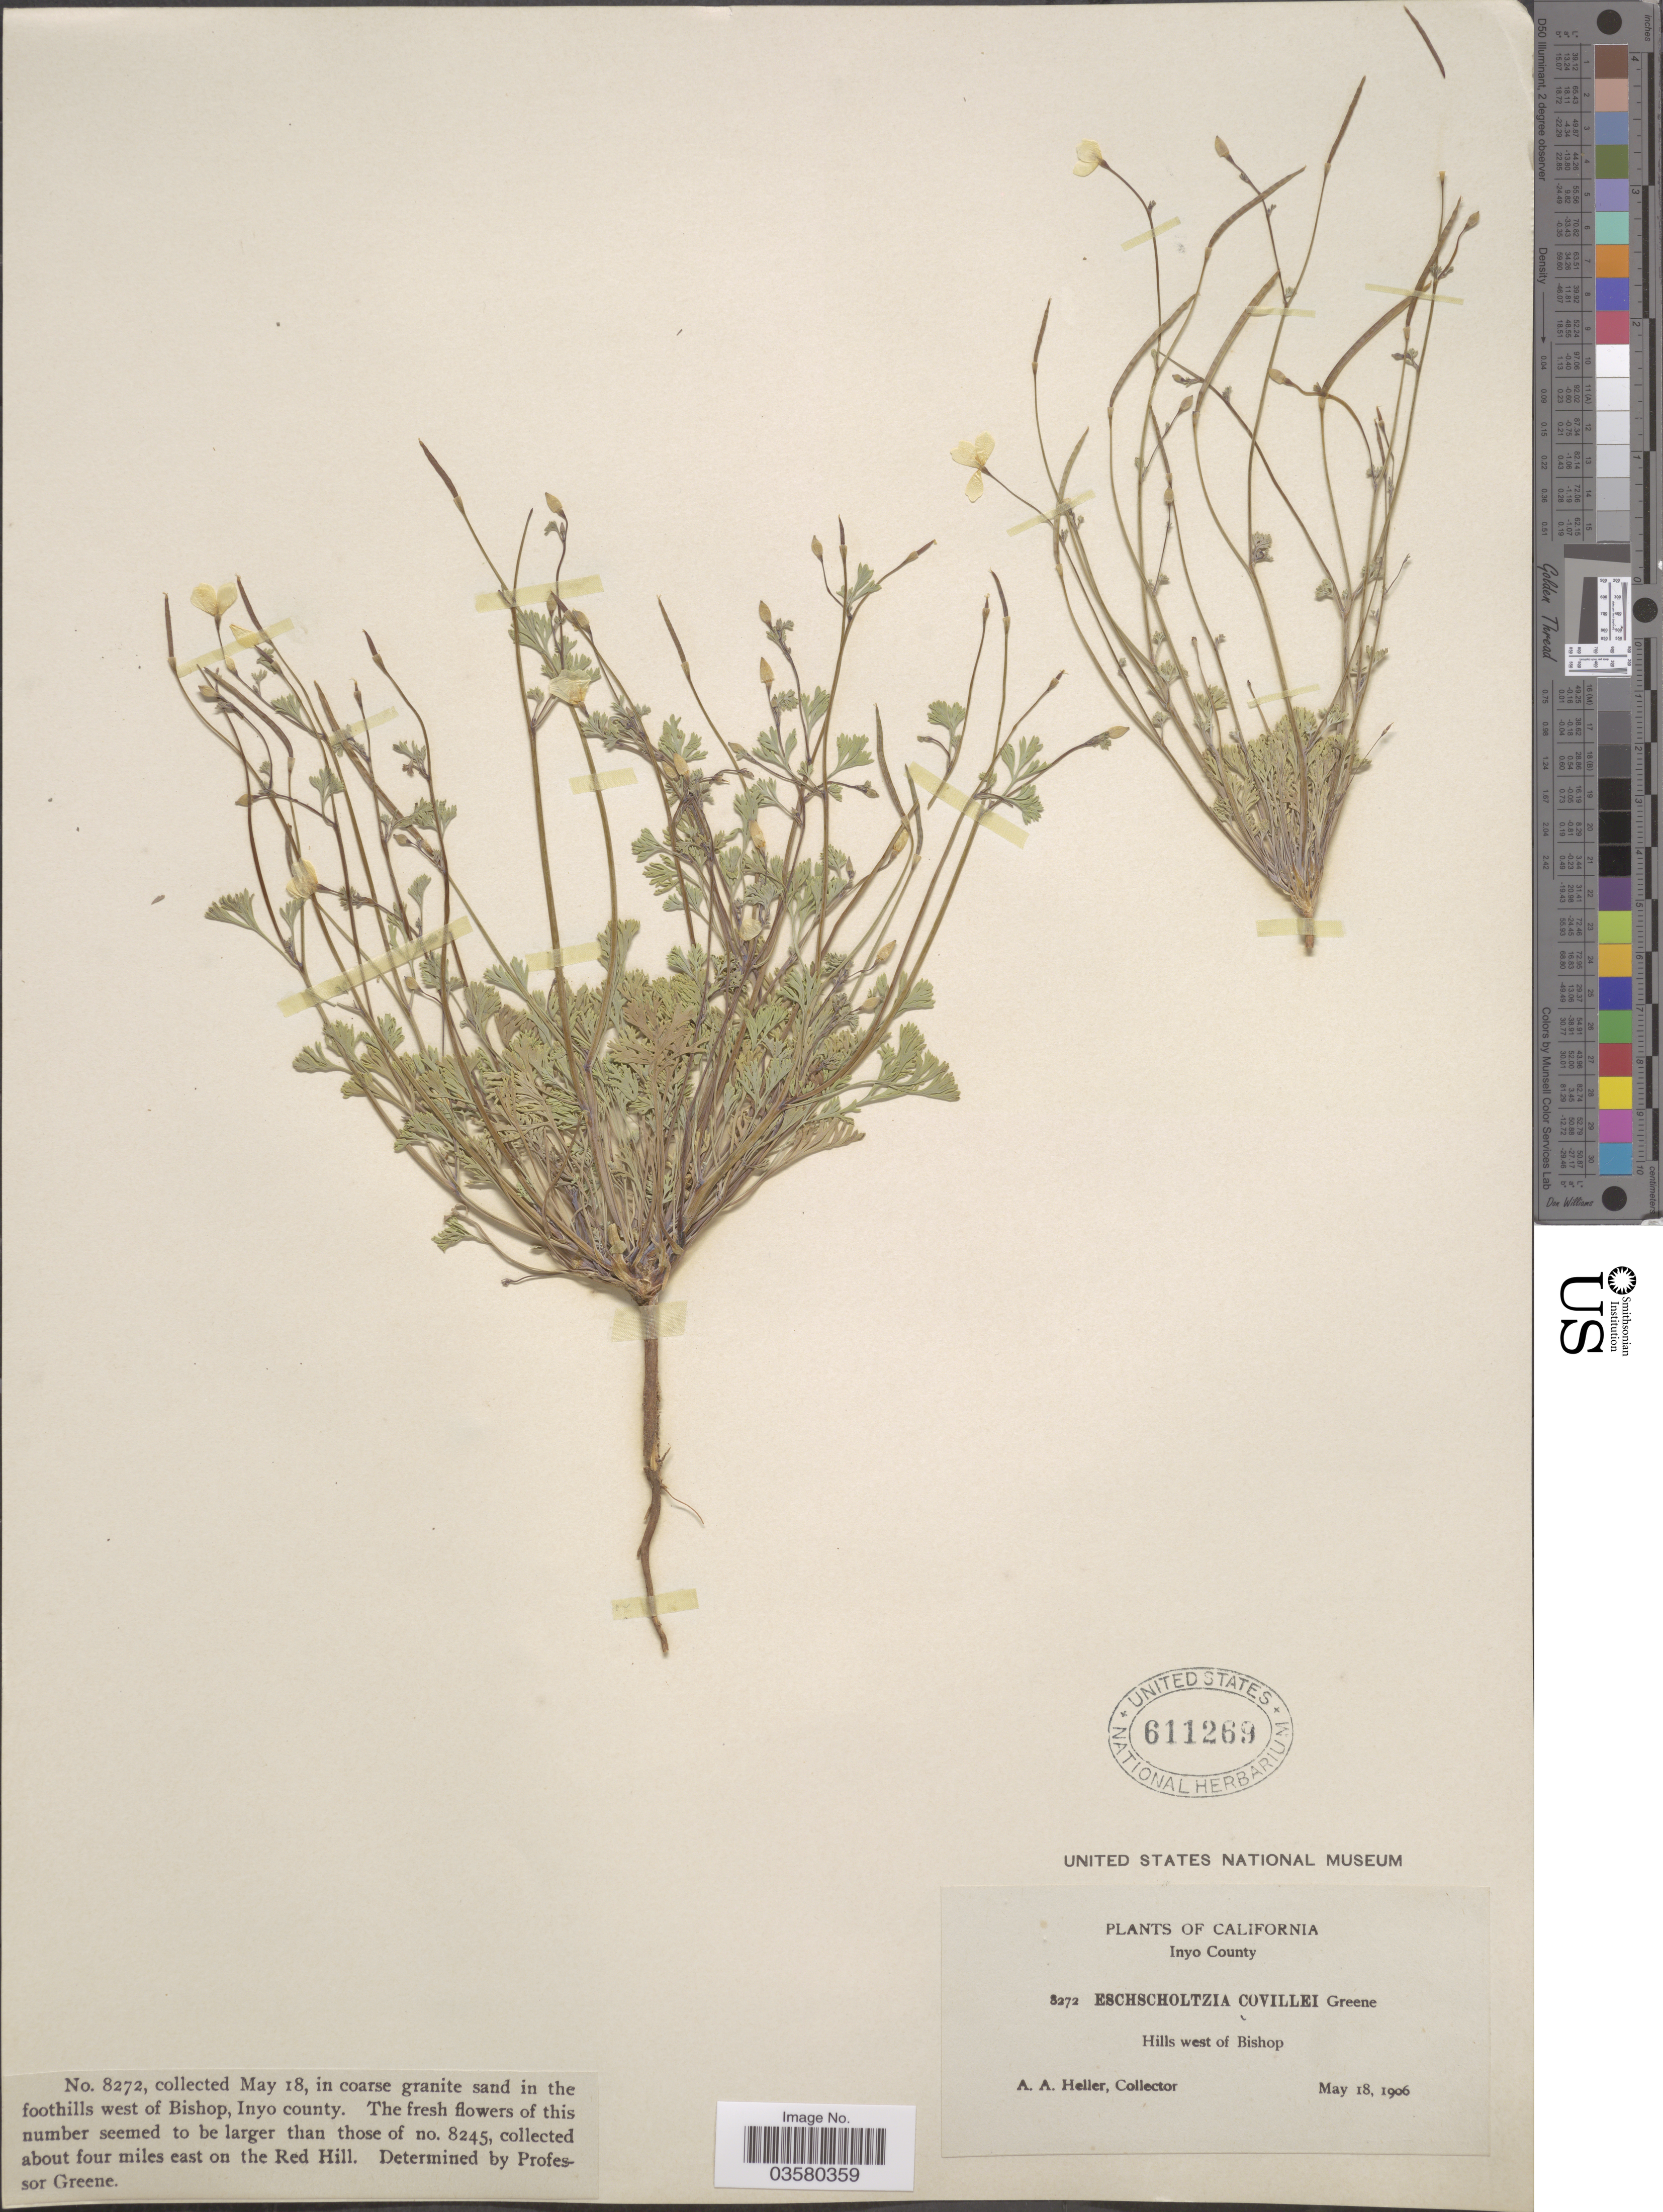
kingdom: Plantae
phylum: Tracheophyta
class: Magnoliopsida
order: Ranunculales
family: Papaveraceae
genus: Eschscholzia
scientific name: Eschscholzia covillei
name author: Greene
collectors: A. A. Heller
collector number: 8272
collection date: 1906-05-18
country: United States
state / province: California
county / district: Inyo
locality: Inyo County. Hills west of Bishop. About four miles east on the Red Hill.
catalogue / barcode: US 611269